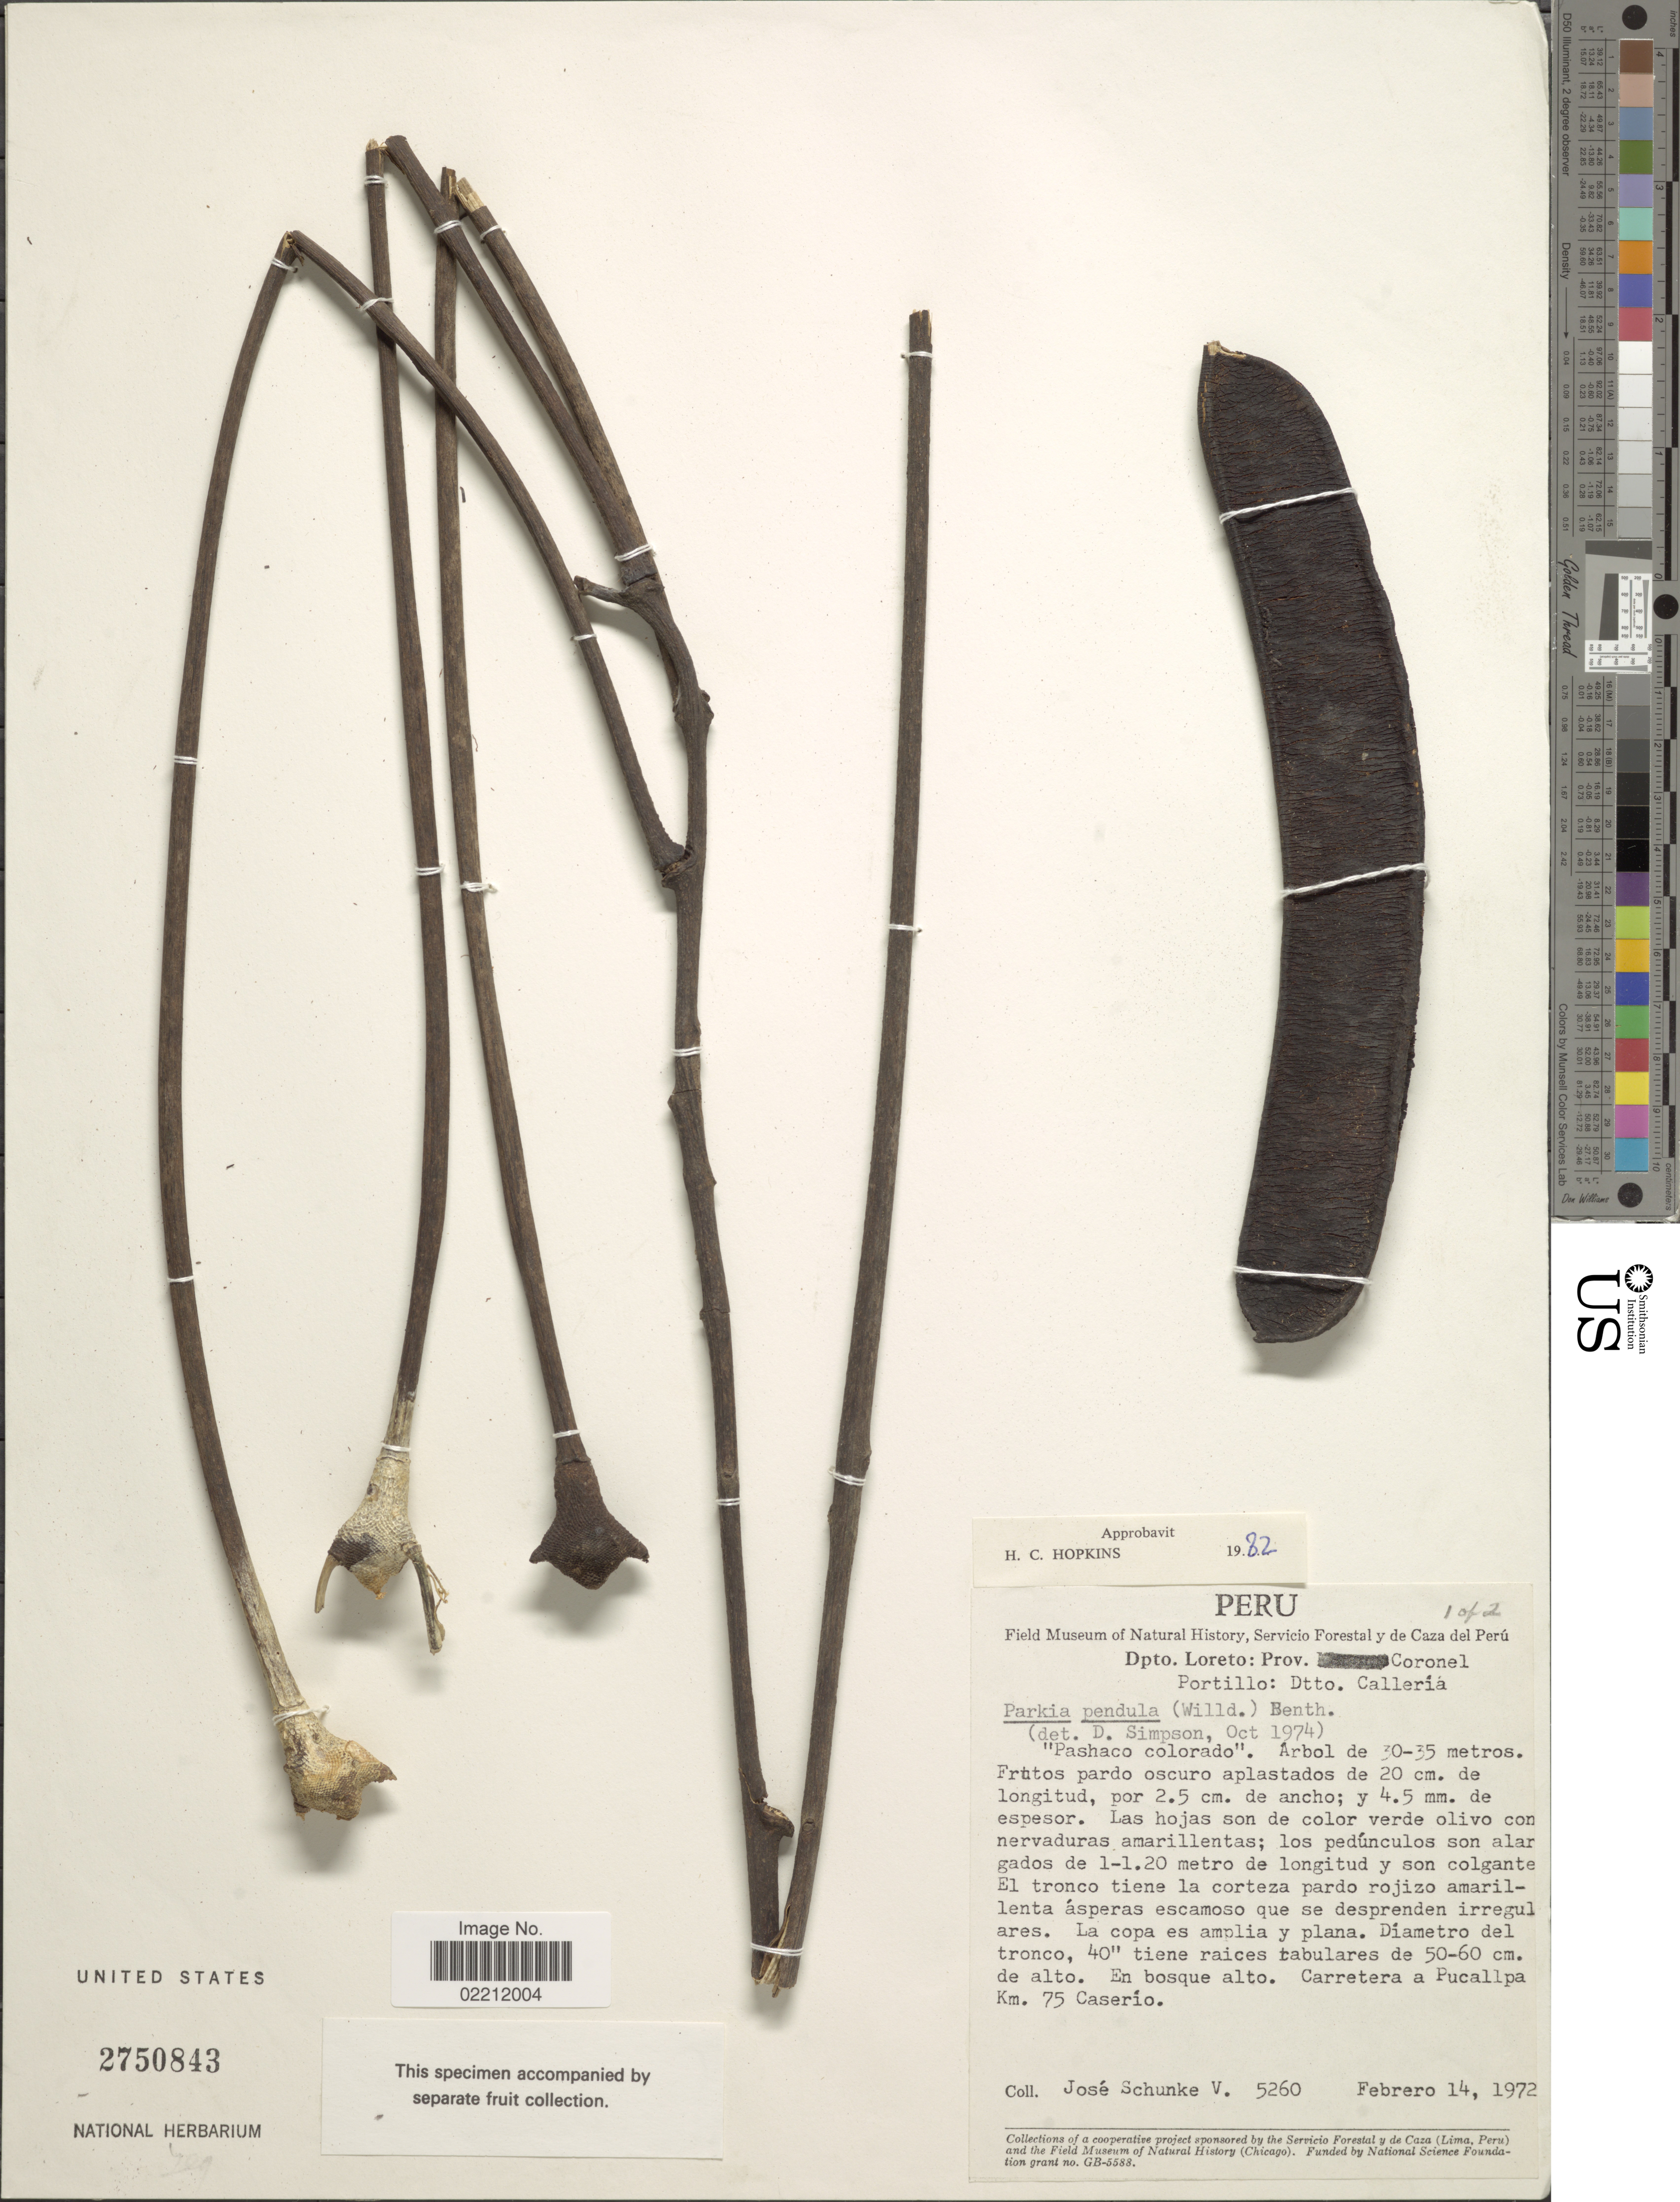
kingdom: Plantae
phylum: Tracheophyta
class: Magnoliopsida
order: Fabales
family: Fabaceae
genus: Parkia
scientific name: Parkia pendula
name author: Benth.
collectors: J. Schunke Vigo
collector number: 5260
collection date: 1972-02-14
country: Peru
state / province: Loreto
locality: Dpto. Loreto: Prov. Coronel . Portill: Dtto. Calleria. Carretera a Pucallpa Km 75 Caserio.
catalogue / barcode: US 2750843